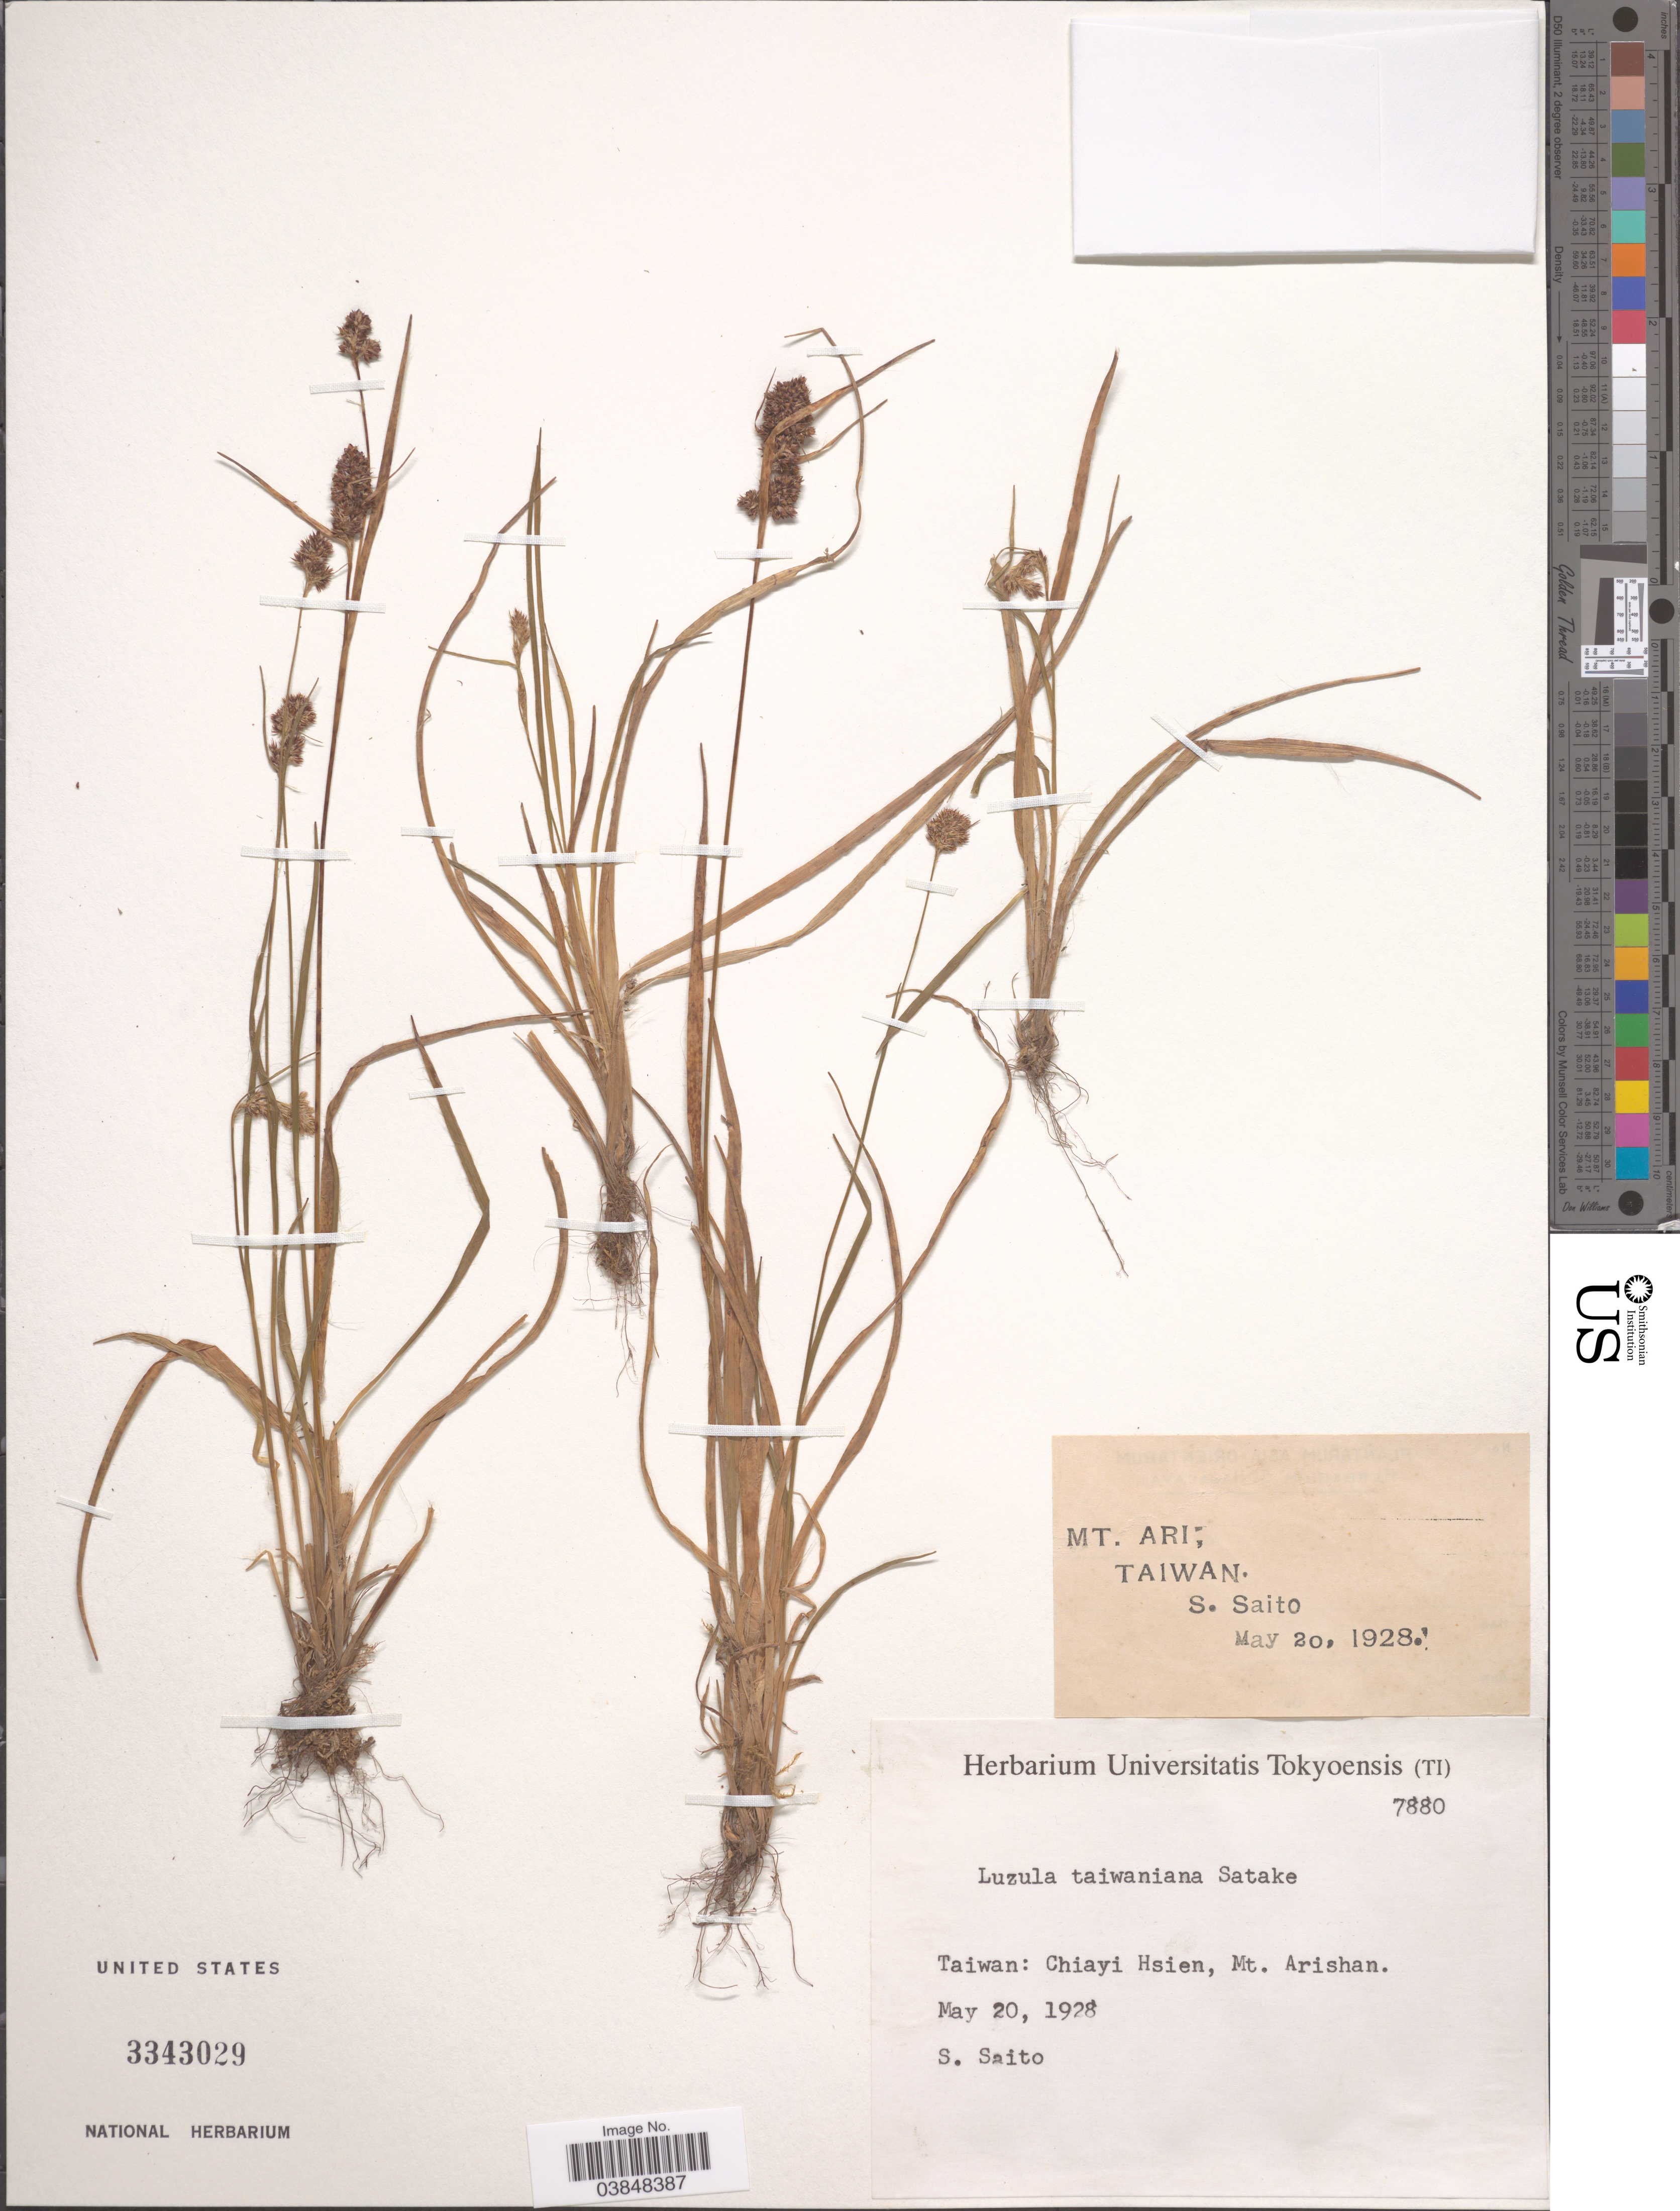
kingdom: Plantae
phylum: Tracheophyta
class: Liliopsida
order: Poales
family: Juncaceae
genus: Luzula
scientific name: Luzula taiwaniana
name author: Satake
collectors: S. Saito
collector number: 7880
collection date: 1928-05-20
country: Taiwan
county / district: Chiayi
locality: Chiayi Hsien, Mt. Arishan.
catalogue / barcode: US 3343029